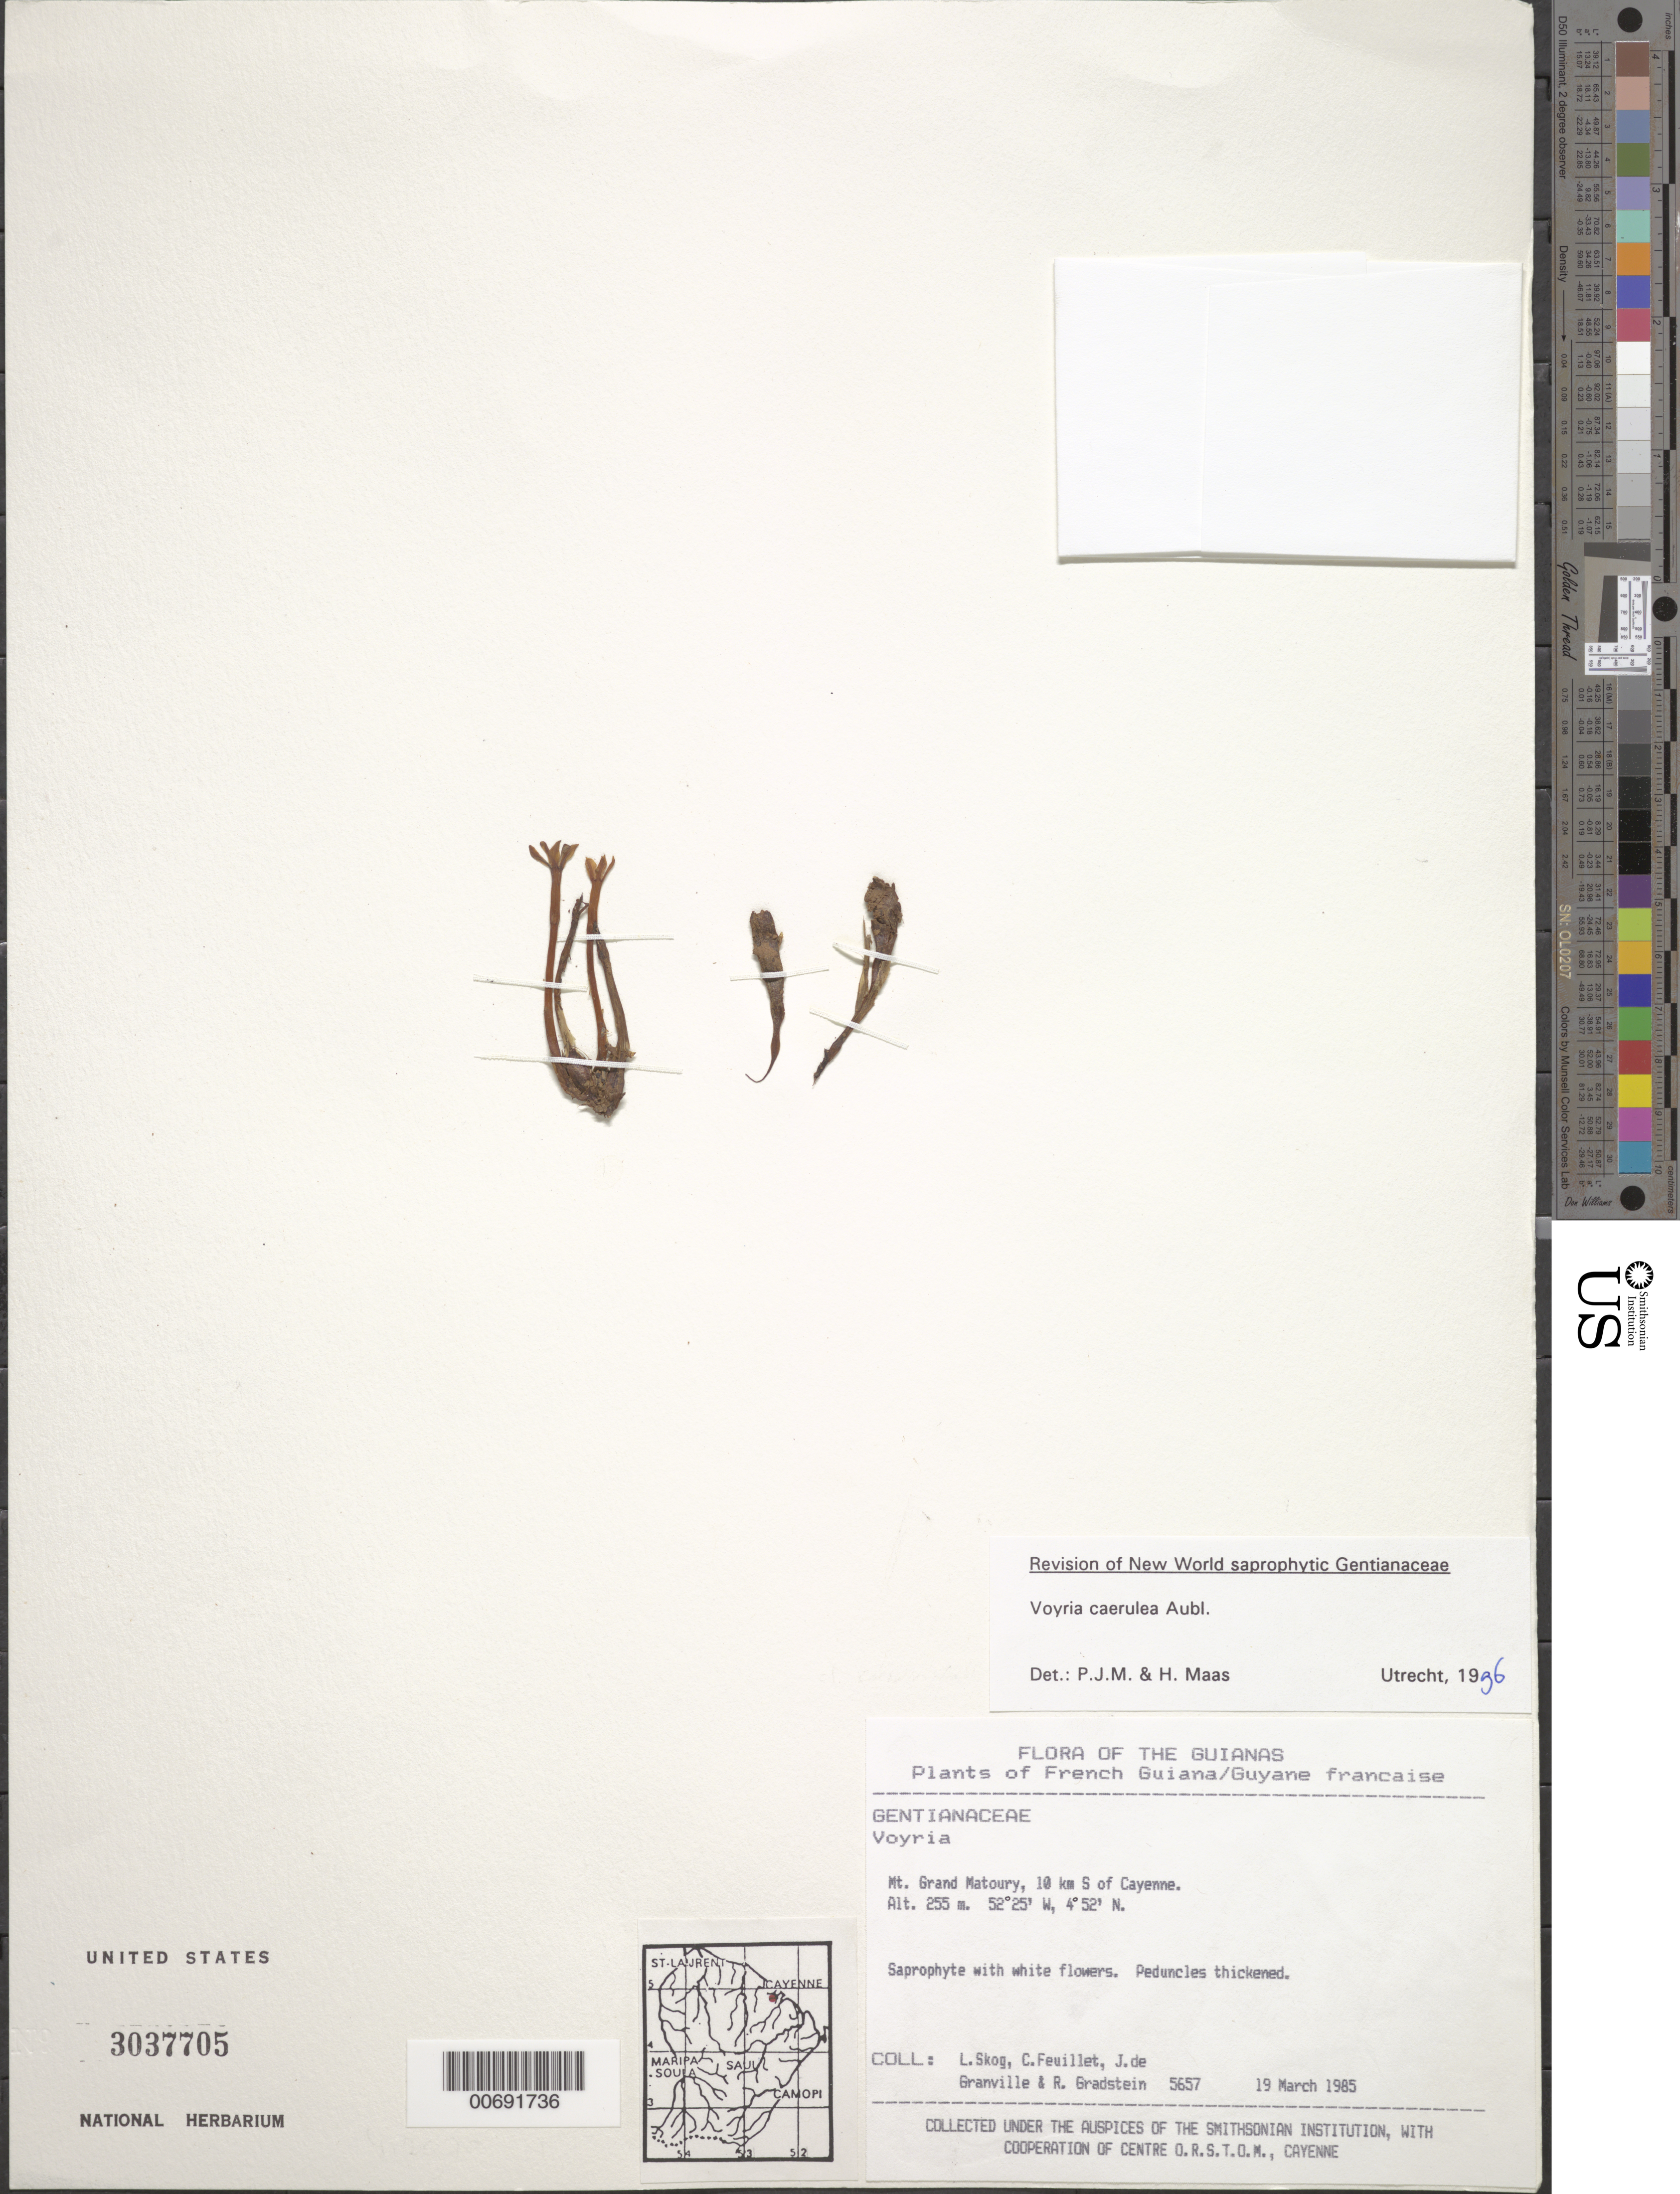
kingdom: Plantae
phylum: Tracheophyta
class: Magnoliopsida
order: Gentianales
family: Gentianaceae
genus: Voyria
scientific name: Voyria caerulea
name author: Aubl.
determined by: Maas, Paul J.; Maas, H.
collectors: L. E. Skog, C. Feuillet, J.-J. de Granville & R. Gradstein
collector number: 5657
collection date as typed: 19 March 1985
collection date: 1985-03-19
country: French Guiana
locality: Mt. Grand Matoury, 10 km S of Cayenne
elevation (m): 255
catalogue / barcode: US 3037705